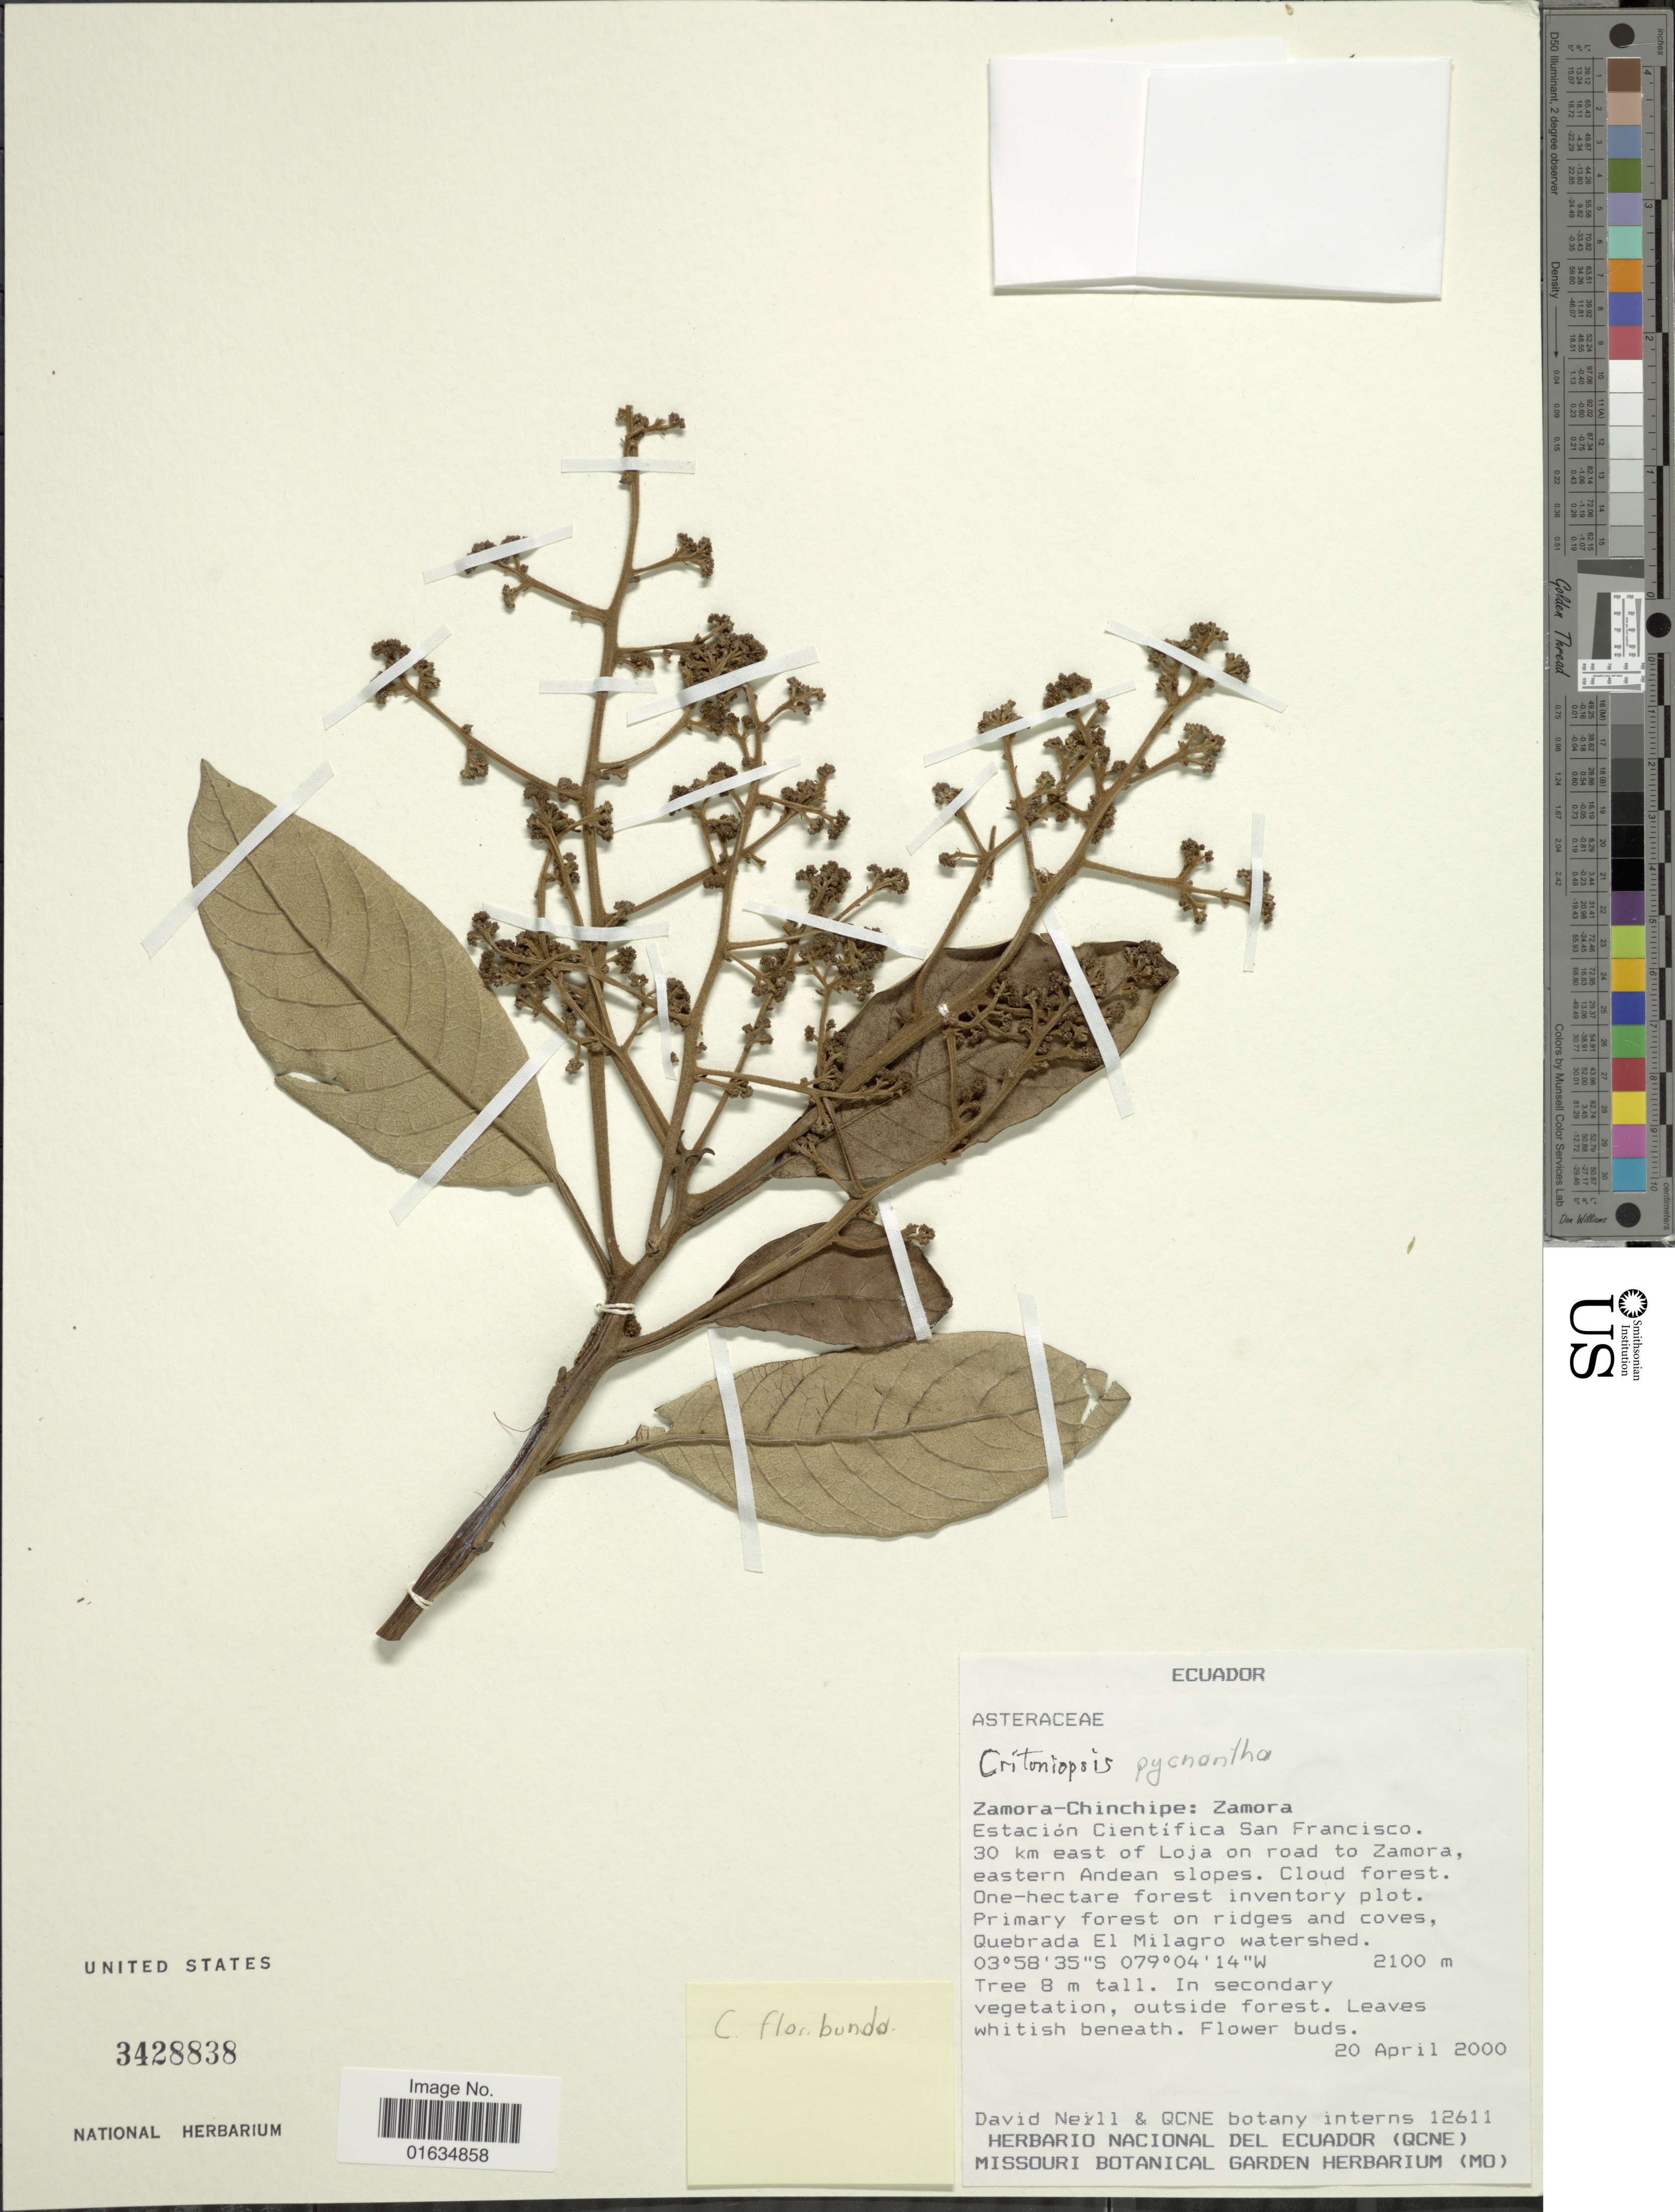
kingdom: Plantae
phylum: Tracheophyta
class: Magnoliopsida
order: Asterales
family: Asteraceae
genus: Critoniopsis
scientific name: Critoniopsis pycnantha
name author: (Benth.) H. Rob.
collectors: D. Neill & QCNE botany interns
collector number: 12611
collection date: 2000-04-20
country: Ecuador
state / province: Zamora-Chinchipe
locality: Zamora, Estacion Cientifica San Francisco, 30 km east of Loja on road to Zamora, eastern Andean slopes, Quebrada El Milagro watershed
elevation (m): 2100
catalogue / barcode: US 3428838